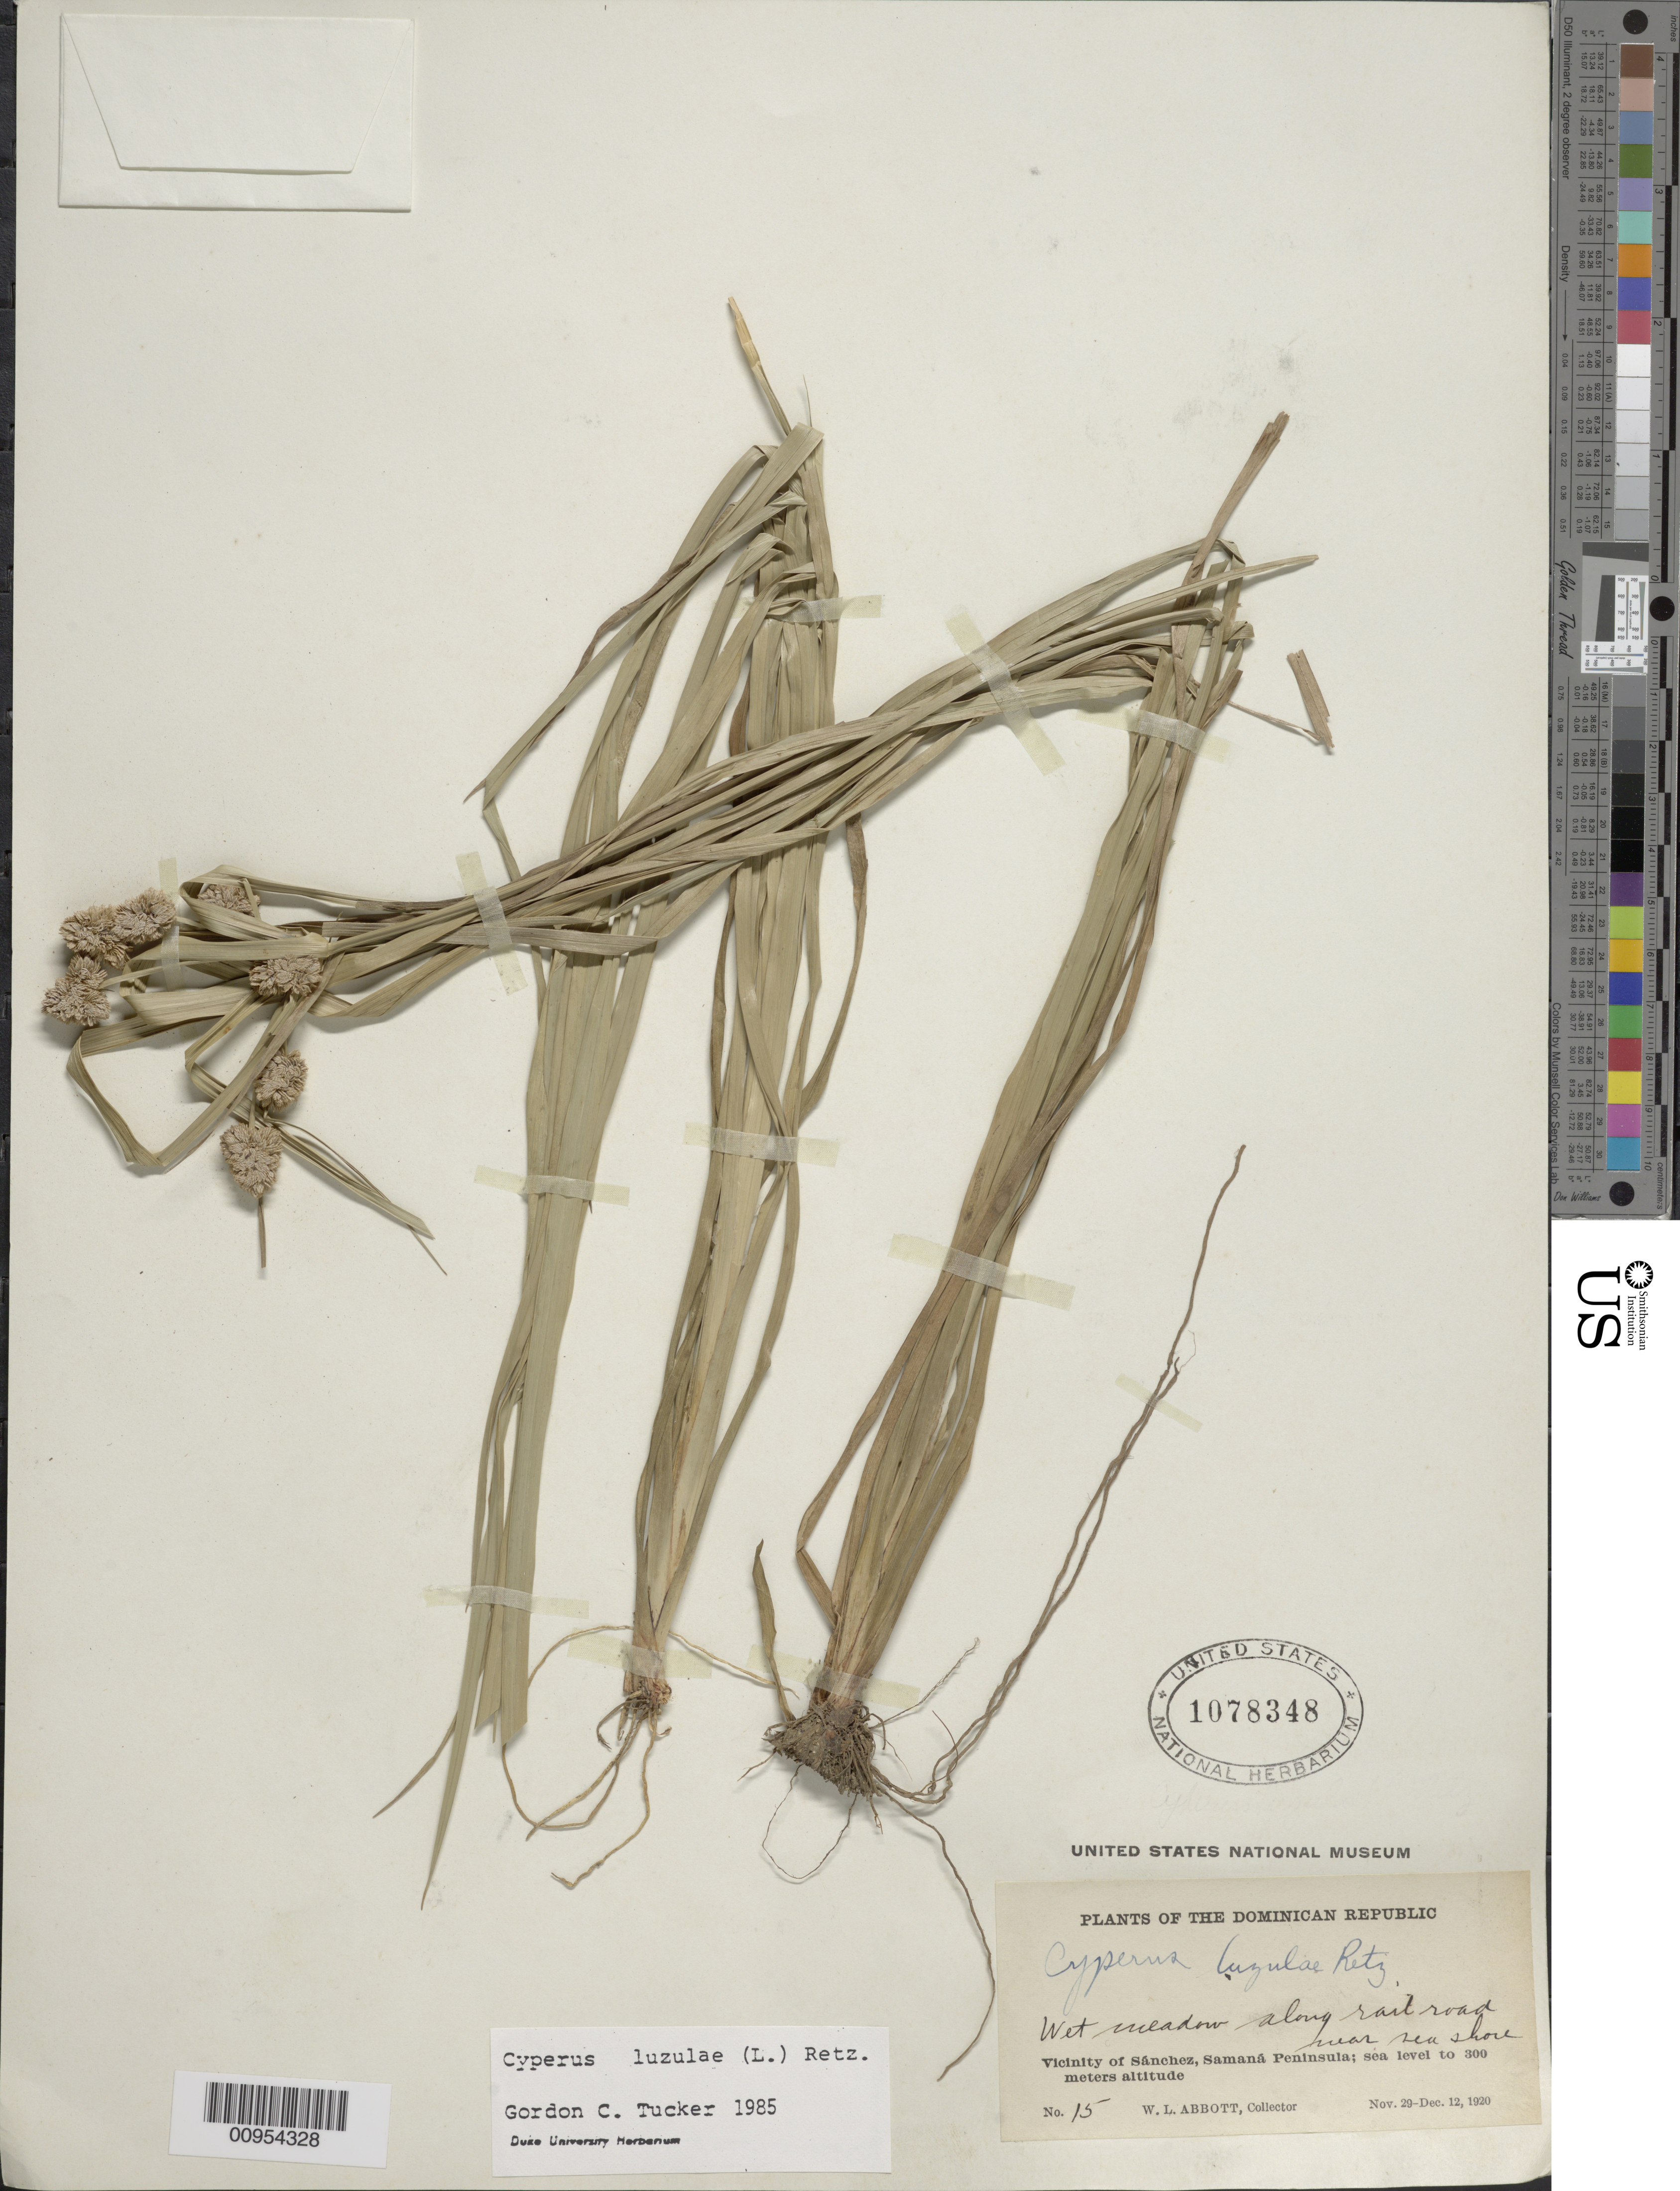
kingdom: Plantae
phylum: Tracheophyta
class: Liliopsida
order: Poales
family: Cyperaceae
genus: Cyperus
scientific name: Cyperus luzulae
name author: (L.) Rottb. ex Retz.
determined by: Tucker, G. C.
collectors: W. L. Abbott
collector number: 15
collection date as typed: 29 Nov 1920 to 12 Dec 1920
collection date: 1920-11-29/1920-12-12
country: Dominican Republic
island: Hispaniola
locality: Vicinity of Sánchez, Samaná Peninsula, meadow along rail road near sea shore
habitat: Wet meadow along rail road near sea shore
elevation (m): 0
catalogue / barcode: US 1078348